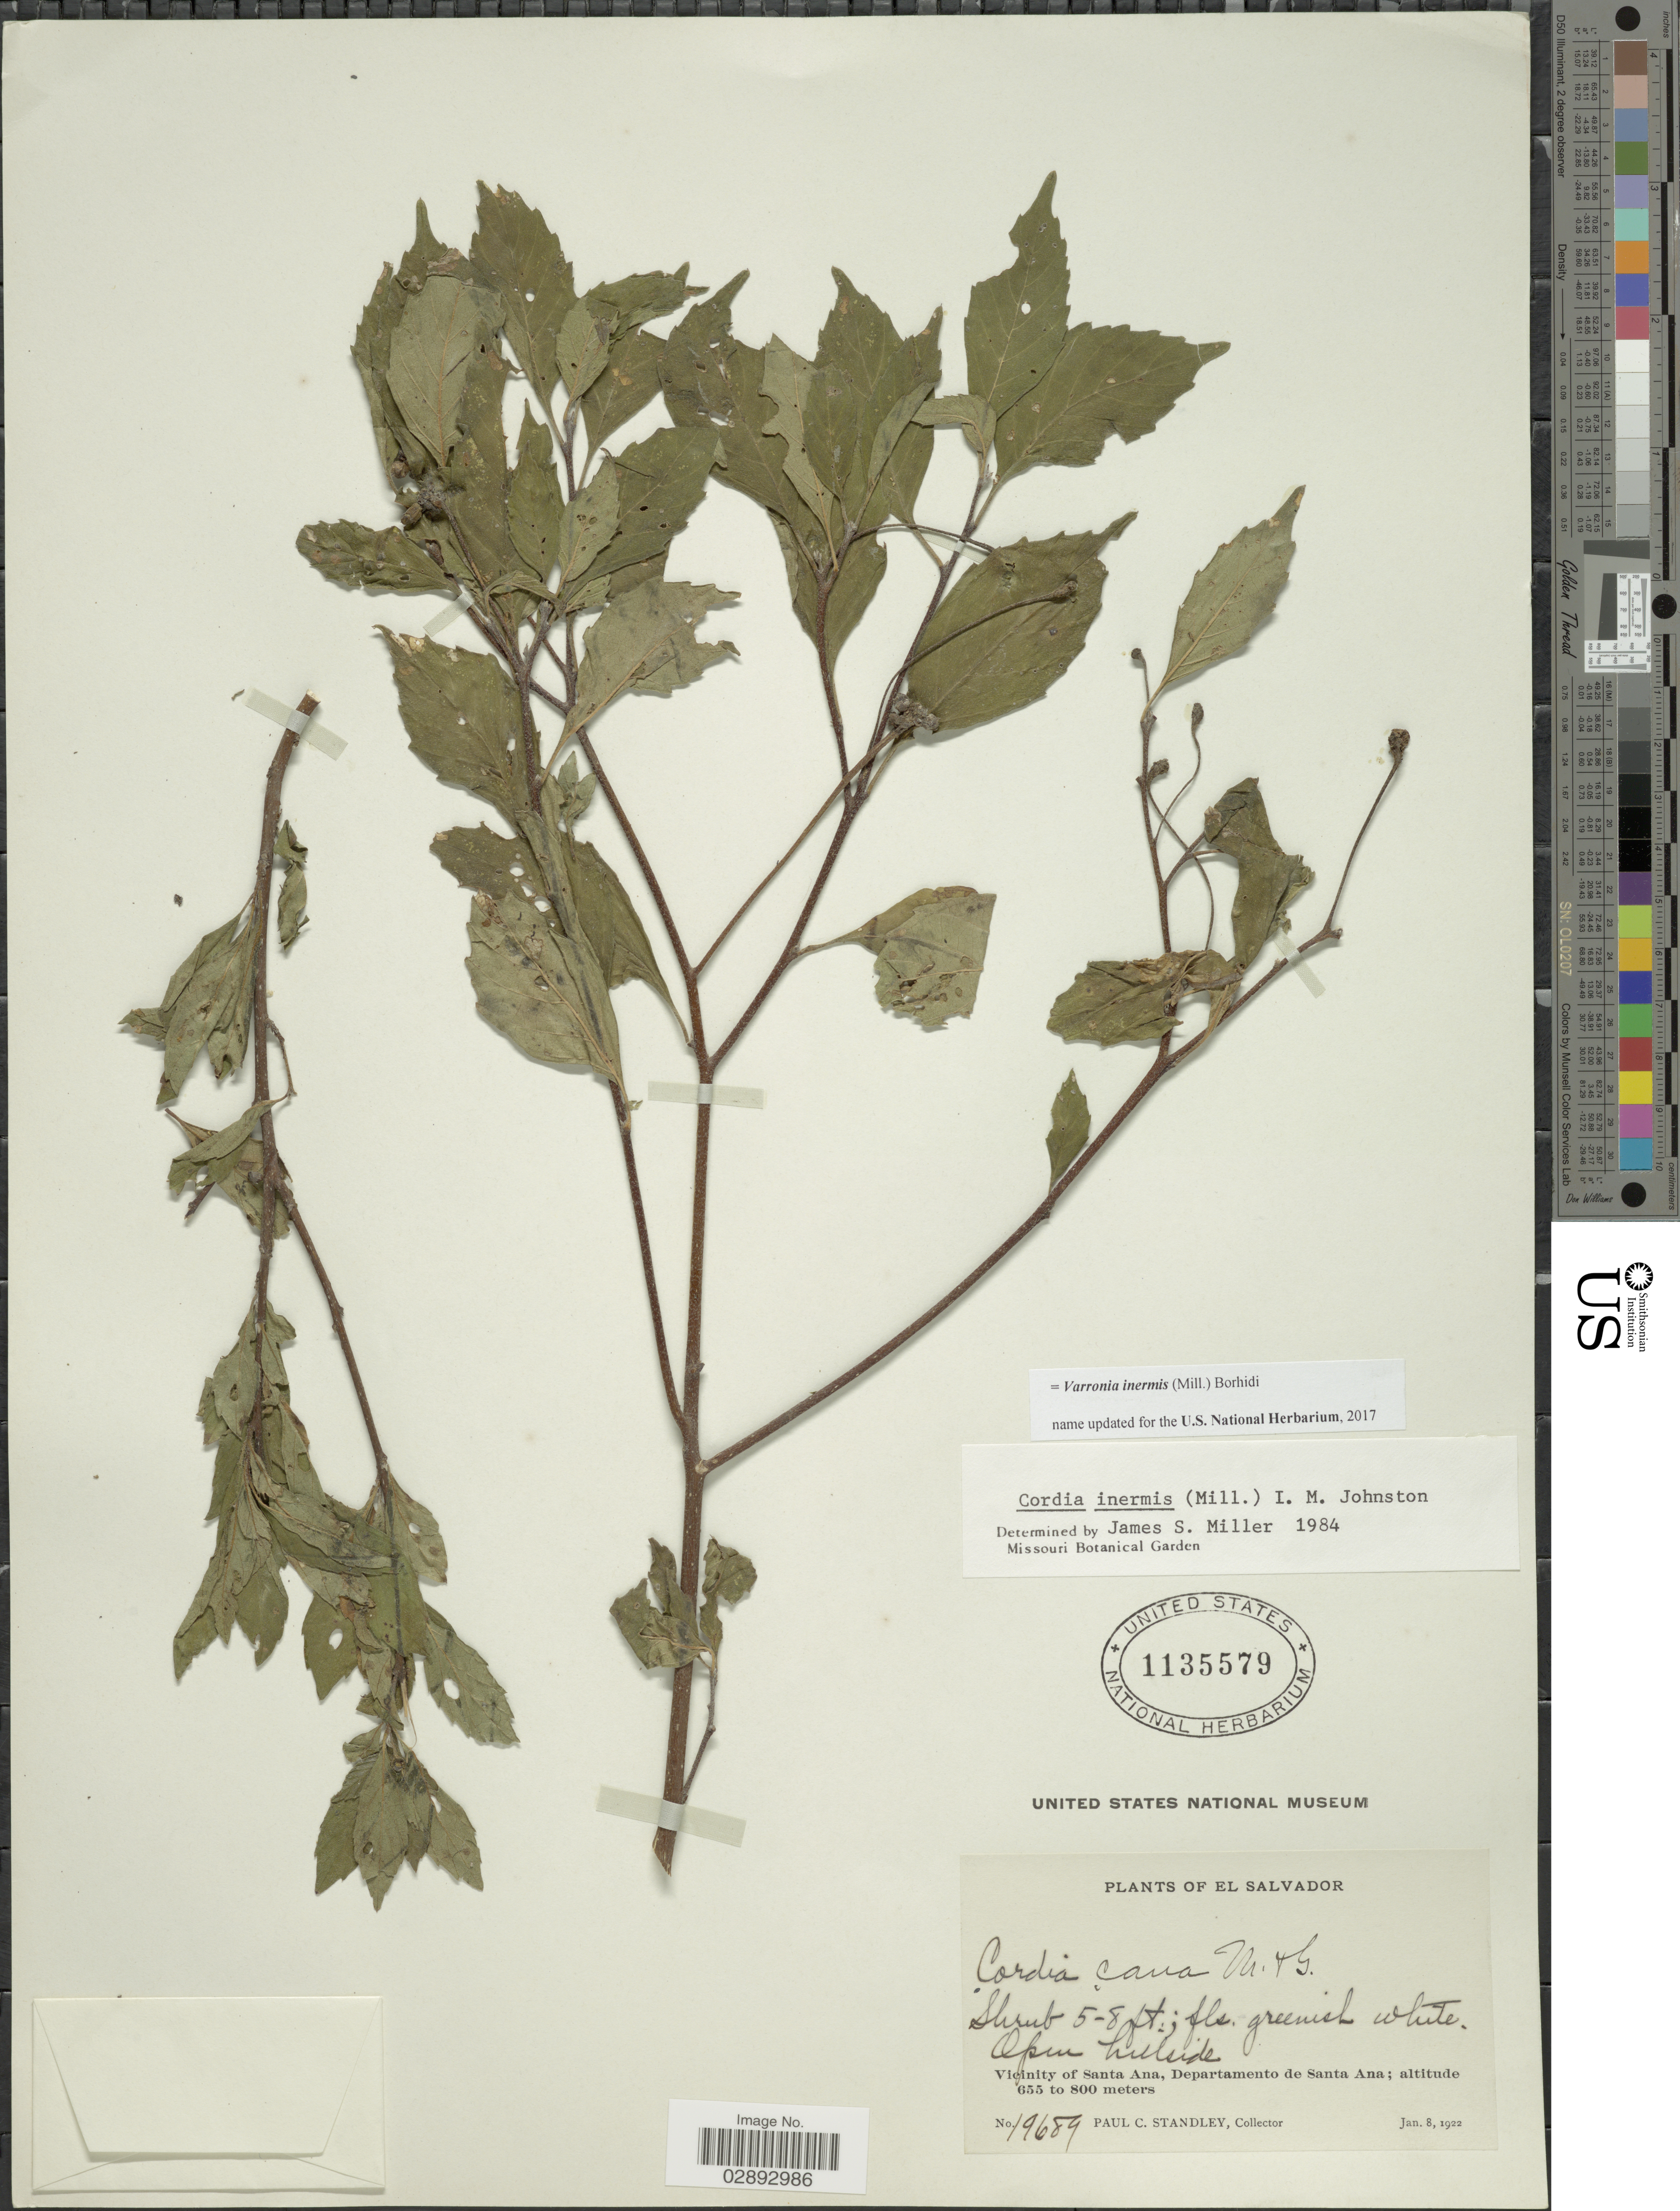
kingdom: Plantae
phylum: Tracheophyta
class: Magnoliopsida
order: Boraginales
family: Cordiaceae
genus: Varronia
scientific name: Varronia inermis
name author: (Mill.) Borhidi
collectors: P. C. Standley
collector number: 19689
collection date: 1922-01-08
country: El Salvador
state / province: Santa Ana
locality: Vicinity of Santa Ana, Departamento de Santa Ana.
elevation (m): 655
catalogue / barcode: US 1135579